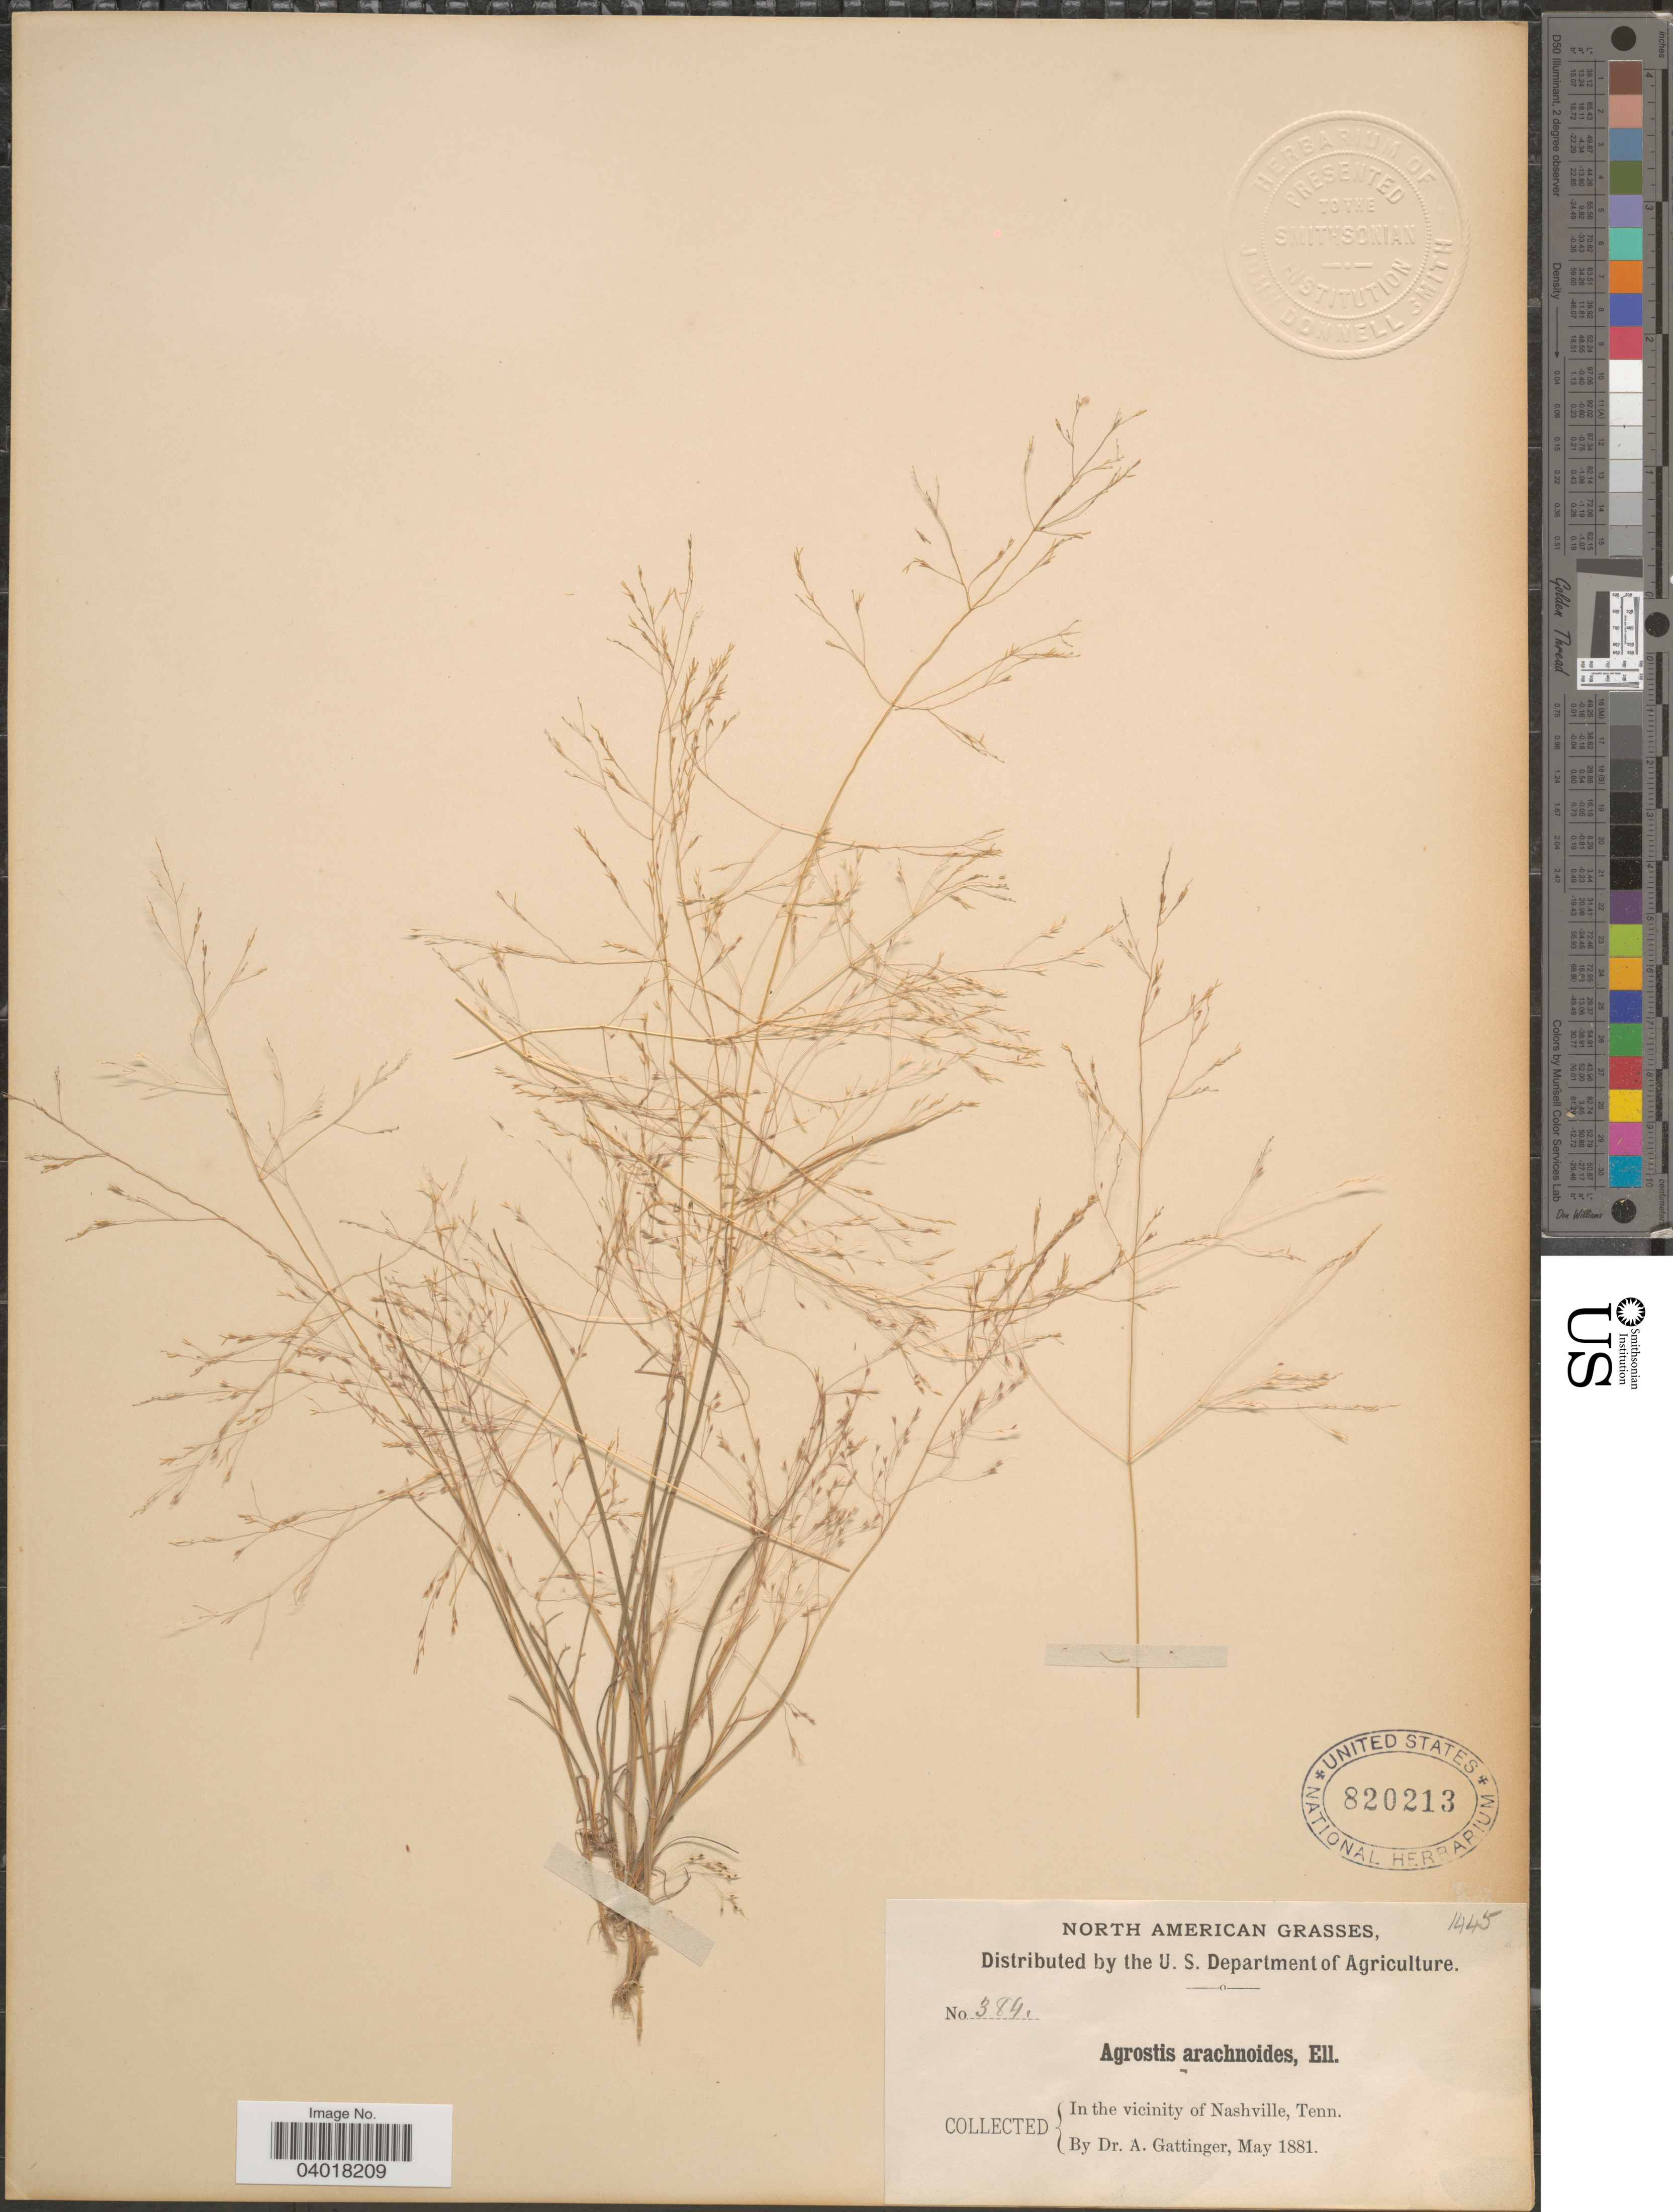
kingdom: Plantae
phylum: Tracheophyta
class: Liliopsida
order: Poales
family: Poaceae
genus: Agrostis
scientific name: Agrostis elliottiana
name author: Schult.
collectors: A. Gattinger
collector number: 384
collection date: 1881-05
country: United States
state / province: Tennessee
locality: In the vicinity of Nashville, Tenn.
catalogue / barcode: US 820213